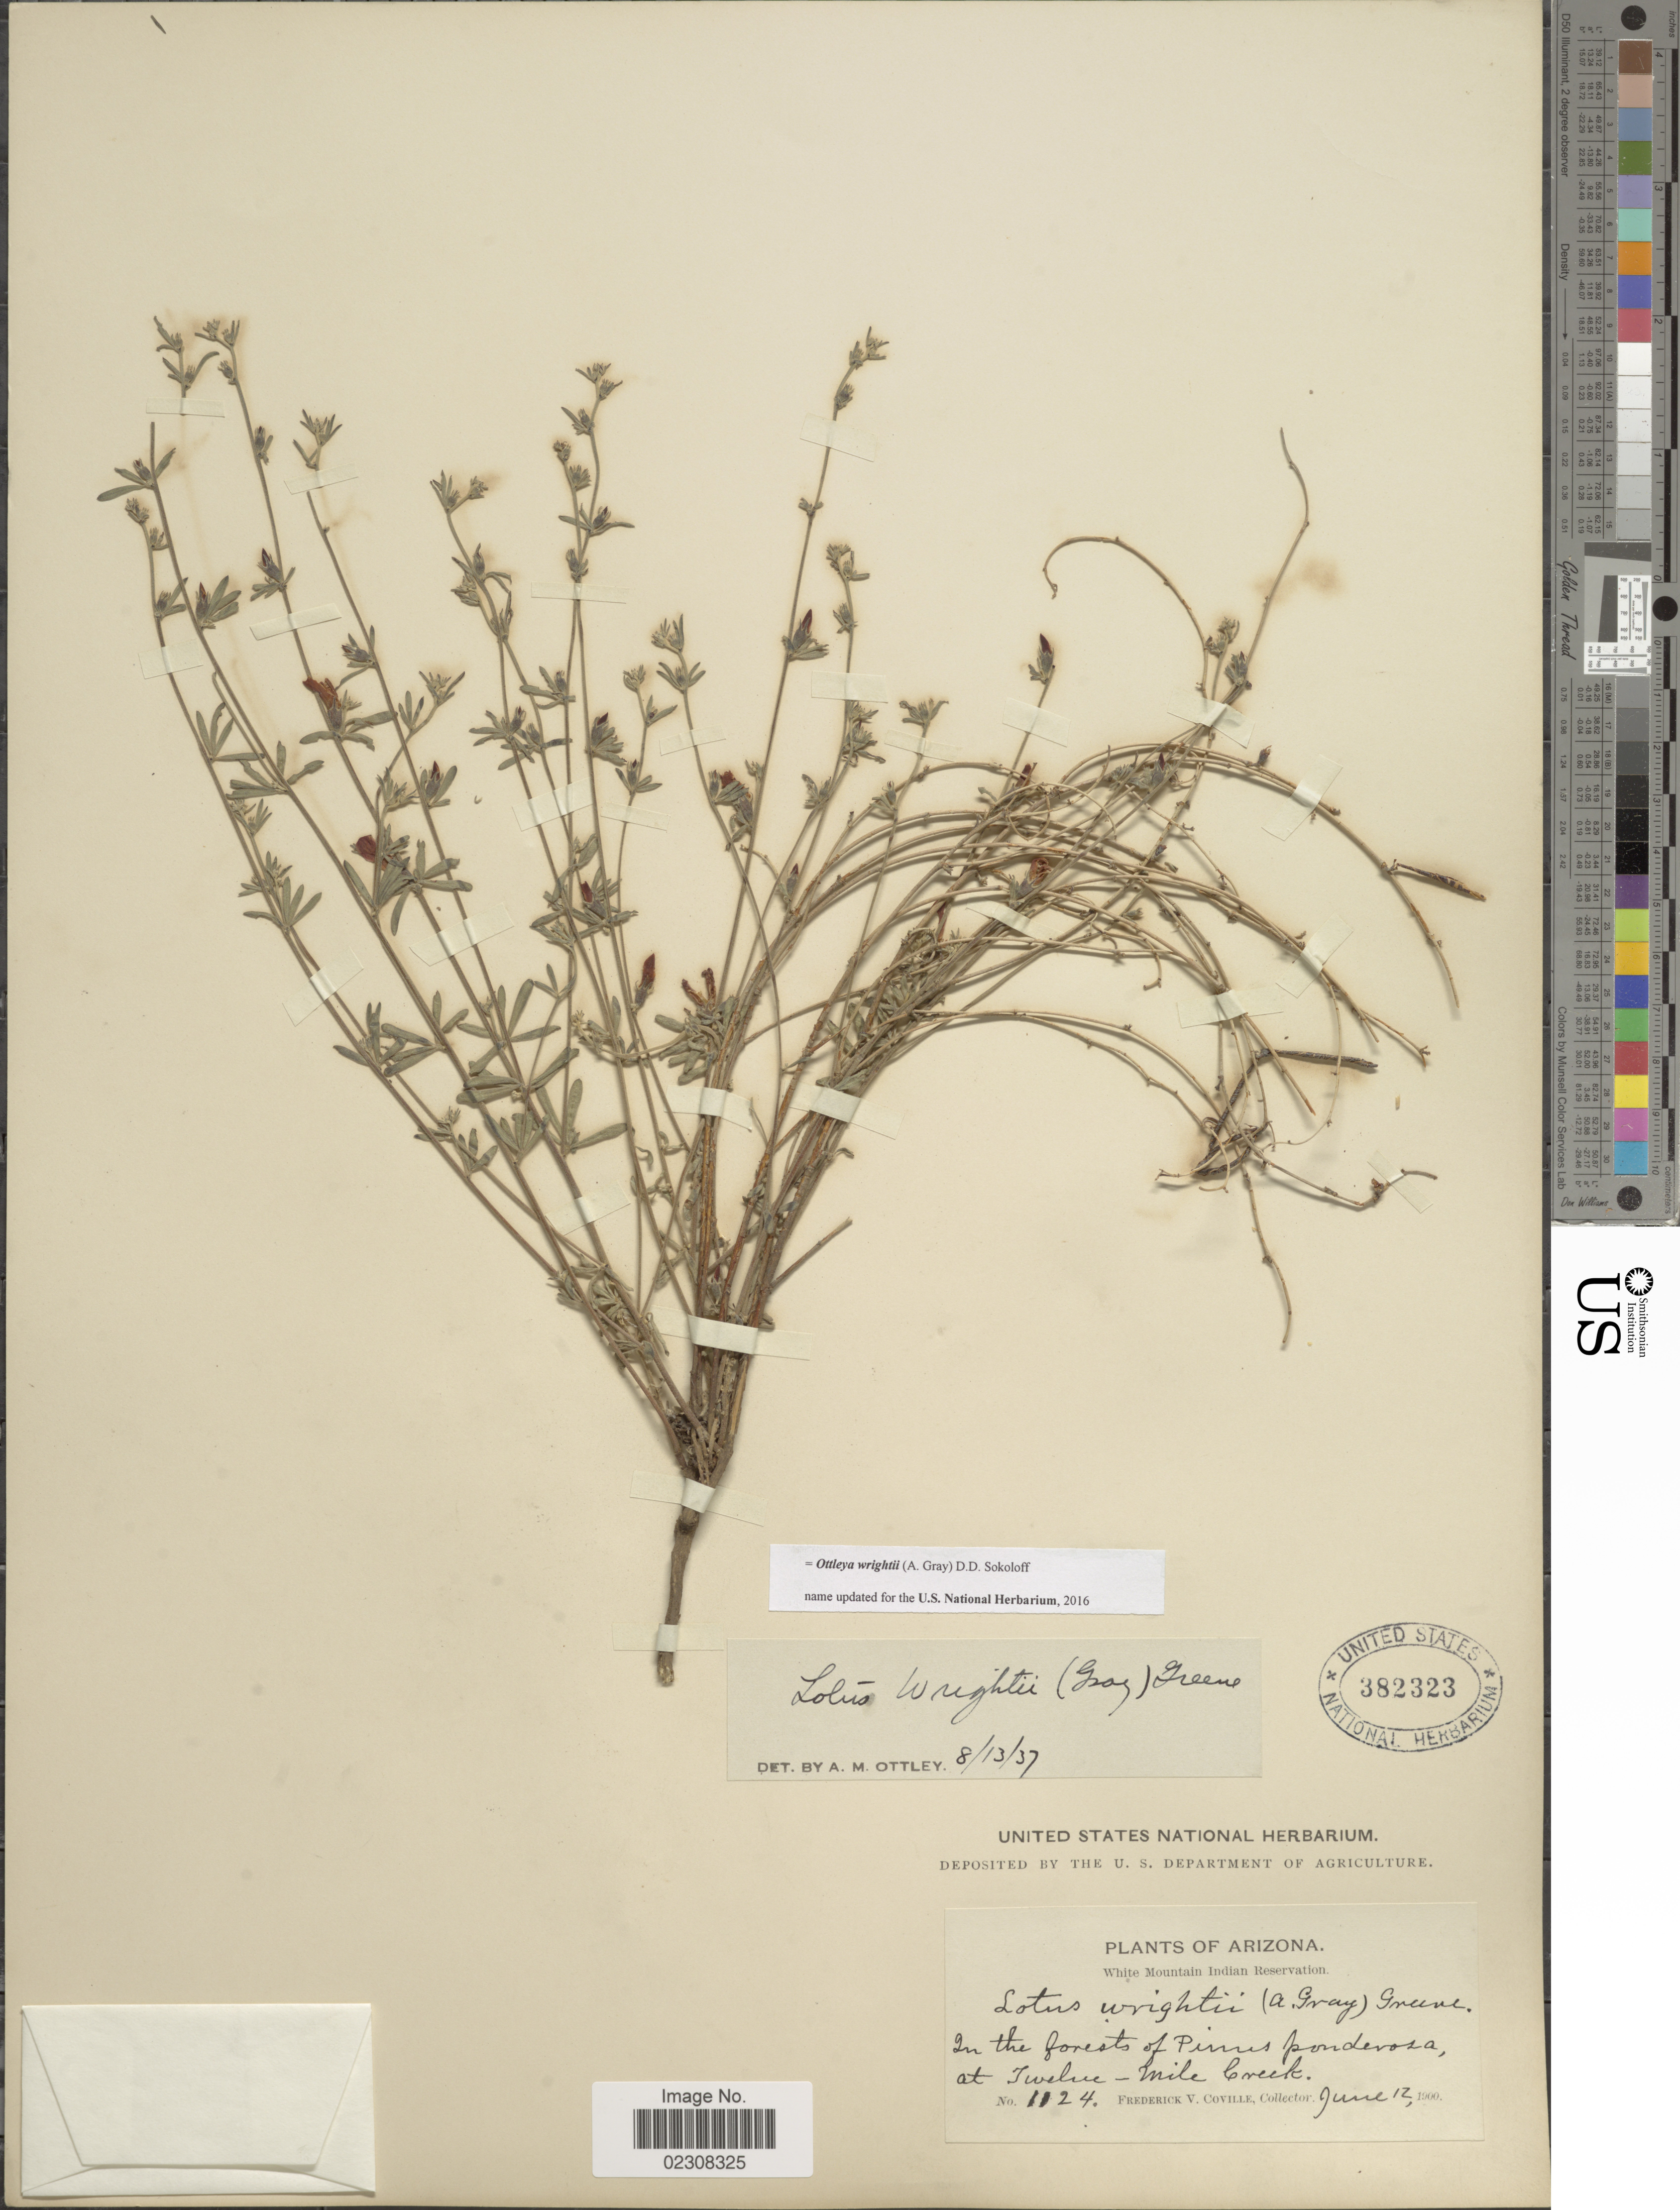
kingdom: Plantae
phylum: Tracheophyta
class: Magnoliopsida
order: Fabales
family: Fabaceae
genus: Ottleya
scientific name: Ottleya wrightii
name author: (A. Gray) D.D. Sokoloff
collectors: F. V. Coville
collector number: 1124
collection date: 1900-06-12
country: United States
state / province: Arizona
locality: White Mountain Indian Reservation, In the forests of Pinus ponderosa, at Twelve-Mile Creek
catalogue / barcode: US 382323